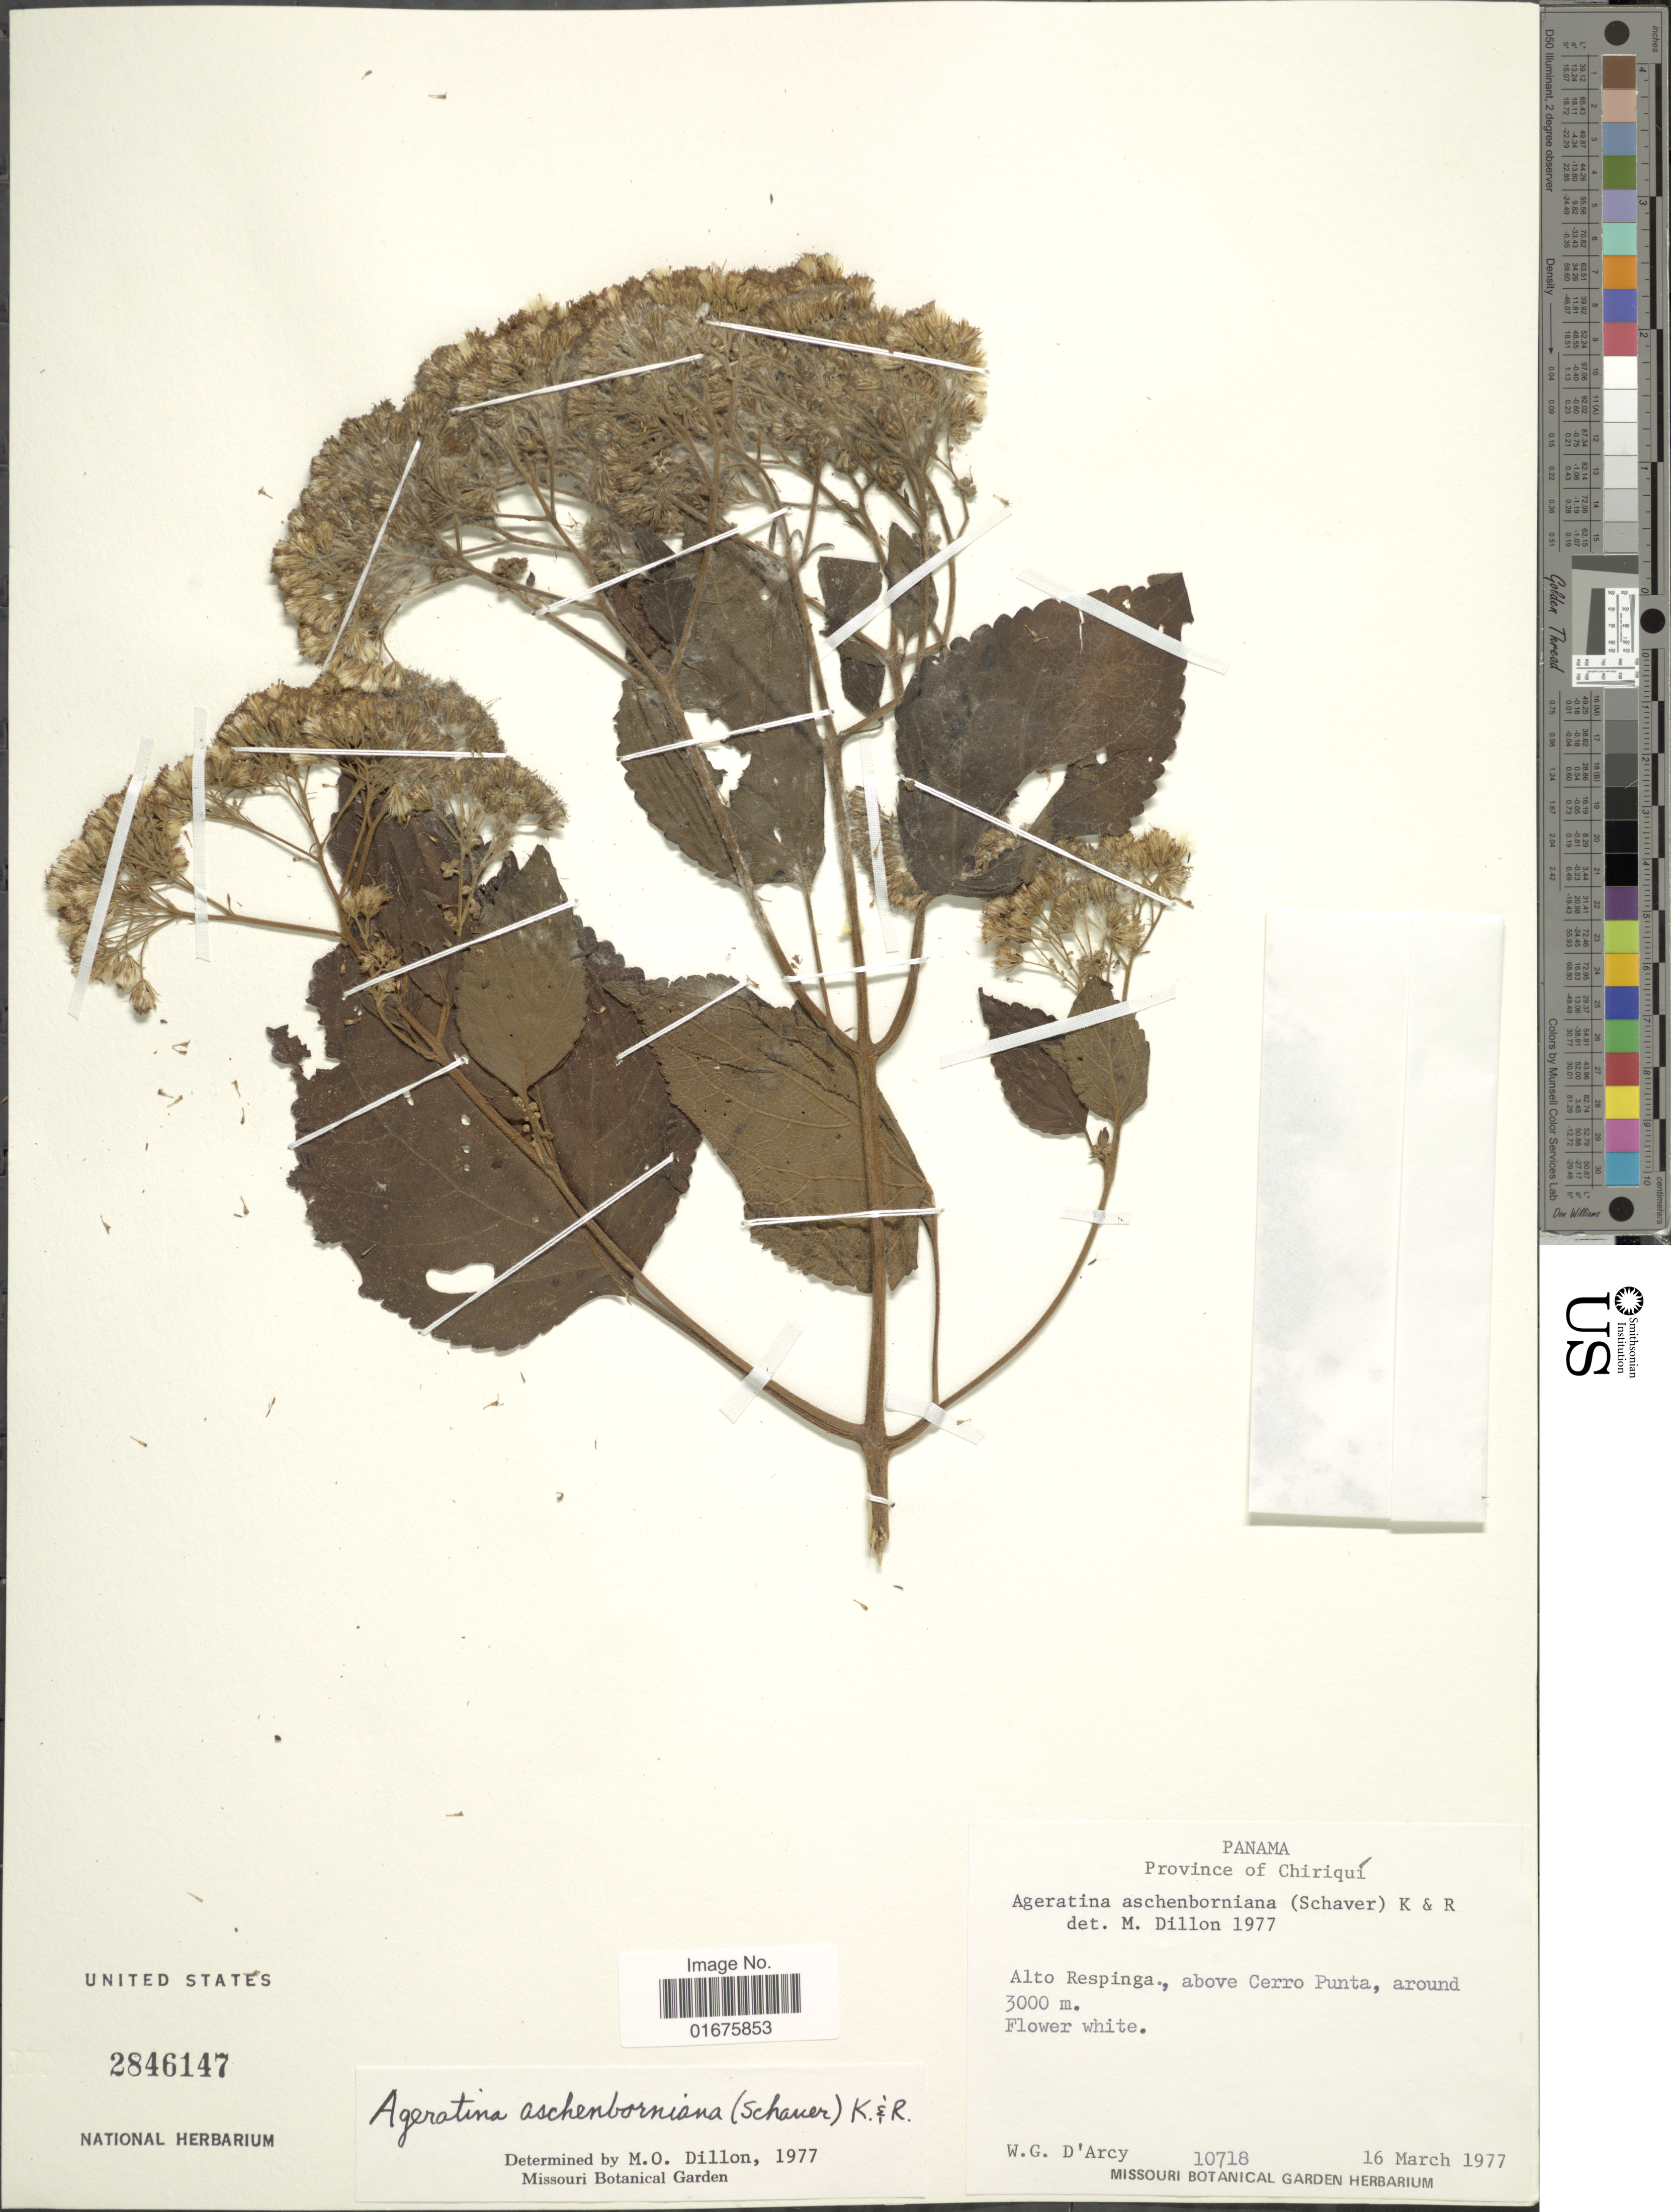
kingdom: Plantae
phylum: Tracheophyta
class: Magnoliopsida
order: Asterales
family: Asteraceae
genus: Ageratina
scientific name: Ageratina herrerae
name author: R.M. King & H. Rob.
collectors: W. G. D'Arcy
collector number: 10718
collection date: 1977-03-16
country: Panama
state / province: Chiriqui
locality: Alto Respinga, aboe Cerro Punta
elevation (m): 3000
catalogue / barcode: US 2846147